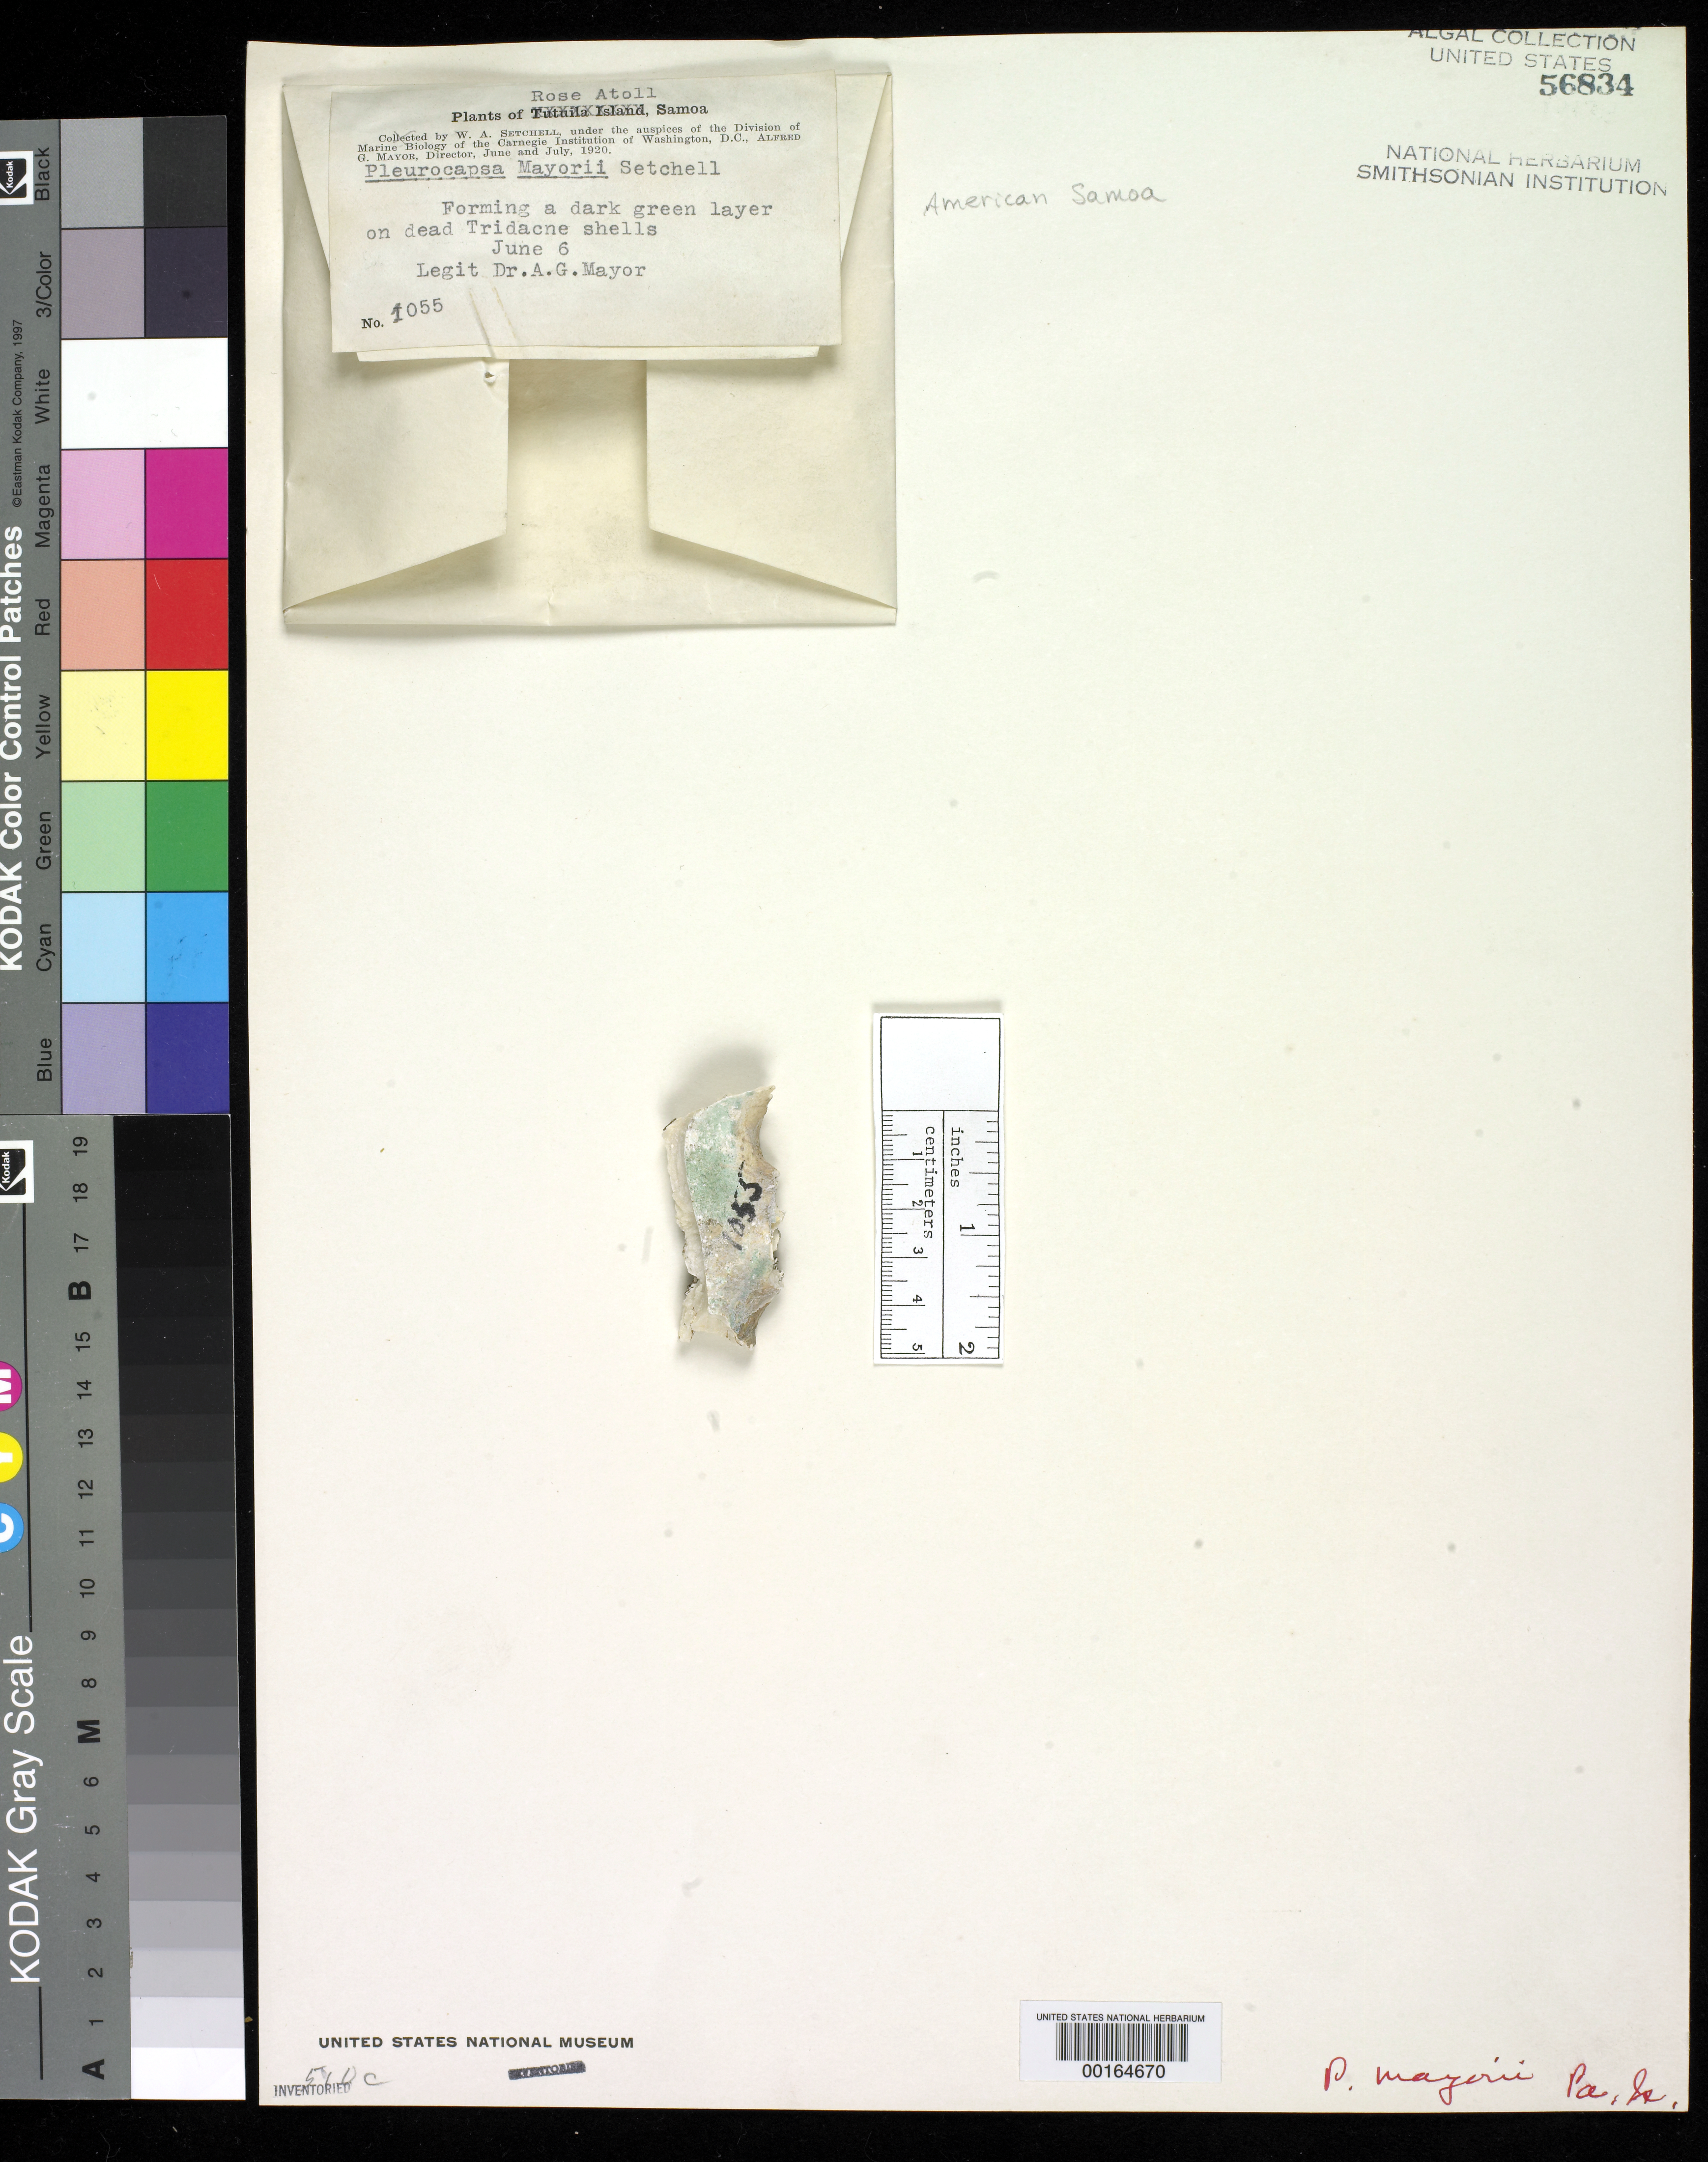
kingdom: Bacteria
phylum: Cyanobacteria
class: Cyanobacteriia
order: Cyanobacteriales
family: Xenococcaceae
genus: Pleurocapsa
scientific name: Pleurocapsa mayorii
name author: Setch.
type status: Isotype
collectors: A. Mayor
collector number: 1055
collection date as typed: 06 Jun 1920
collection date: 1920-06-06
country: American Samoa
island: Rose Atoll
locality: Samoan Archipelago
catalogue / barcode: US 56834